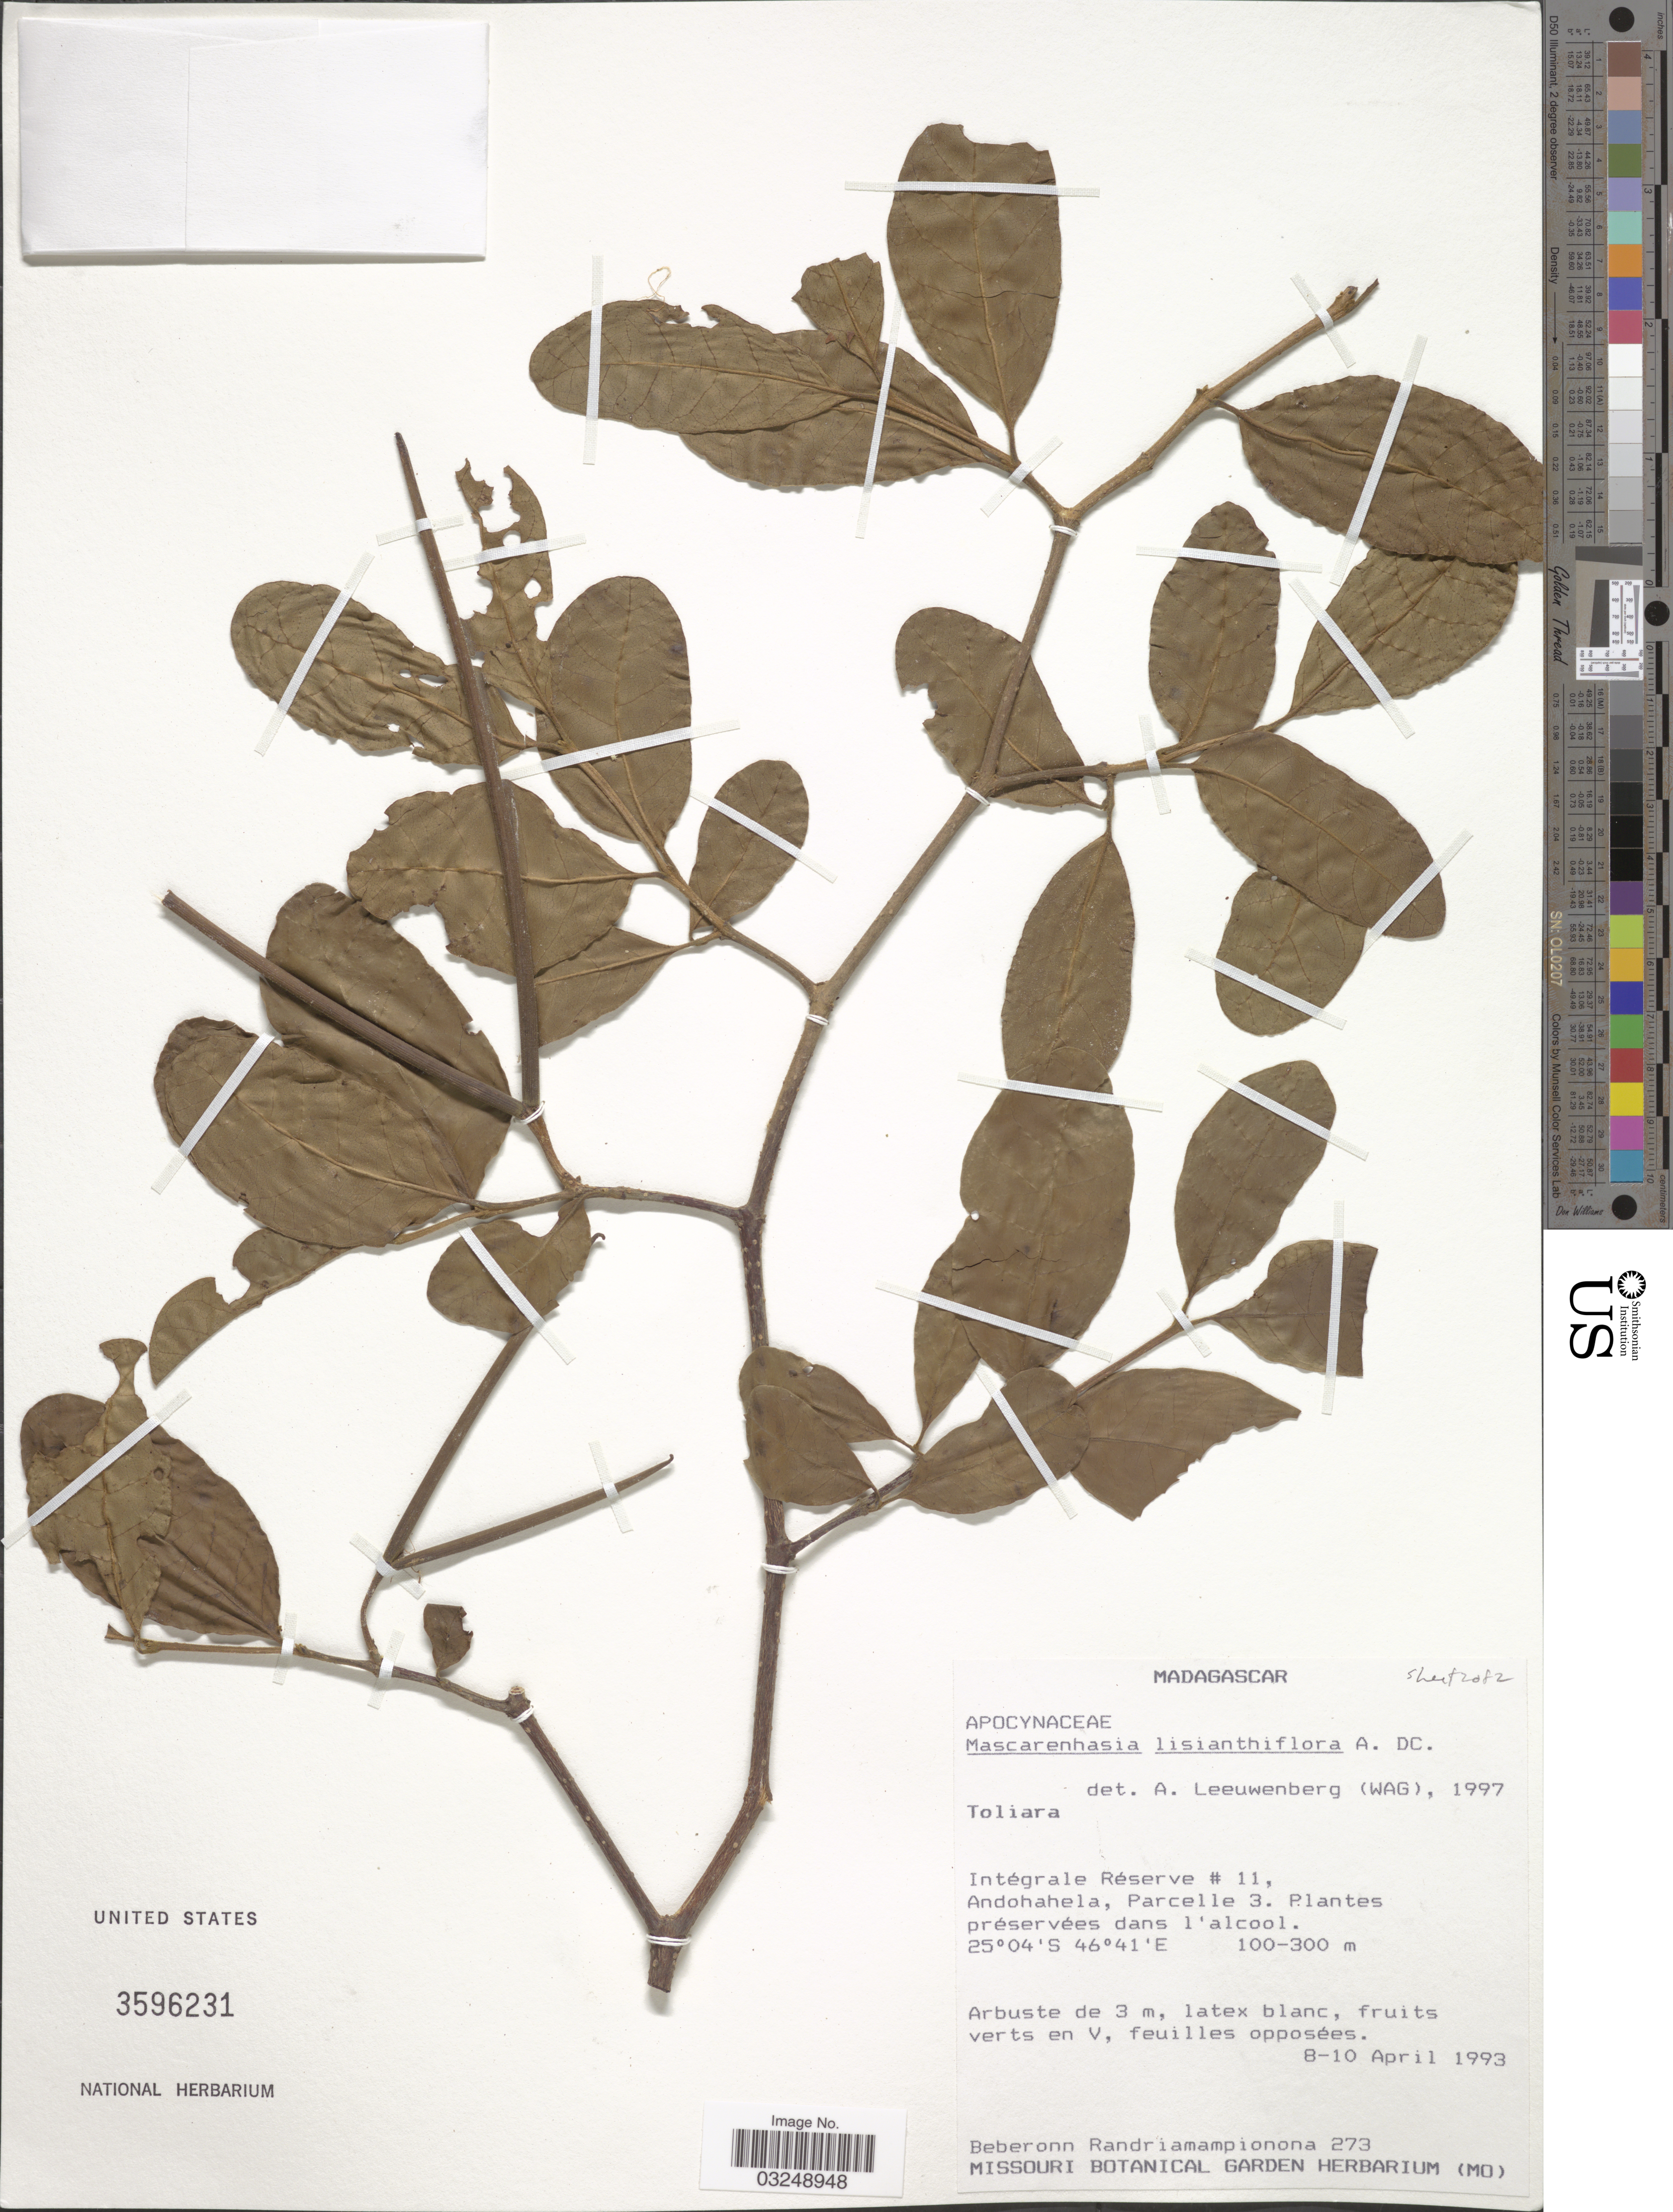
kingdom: Plantae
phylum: Tracheophyta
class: Magnoliopsida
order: Gentianales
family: Apocynaceae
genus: Mascarenhasia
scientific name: Mascarenhasia lisianthiflora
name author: DC.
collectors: B. Randriamampionona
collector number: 273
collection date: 1993-04-08/1993-04-10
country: Madagascar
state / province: Anosy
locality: Intégrale Réserve # 11, Andohahela, Parcelle 3.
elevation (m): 100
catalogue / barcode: US 3596231